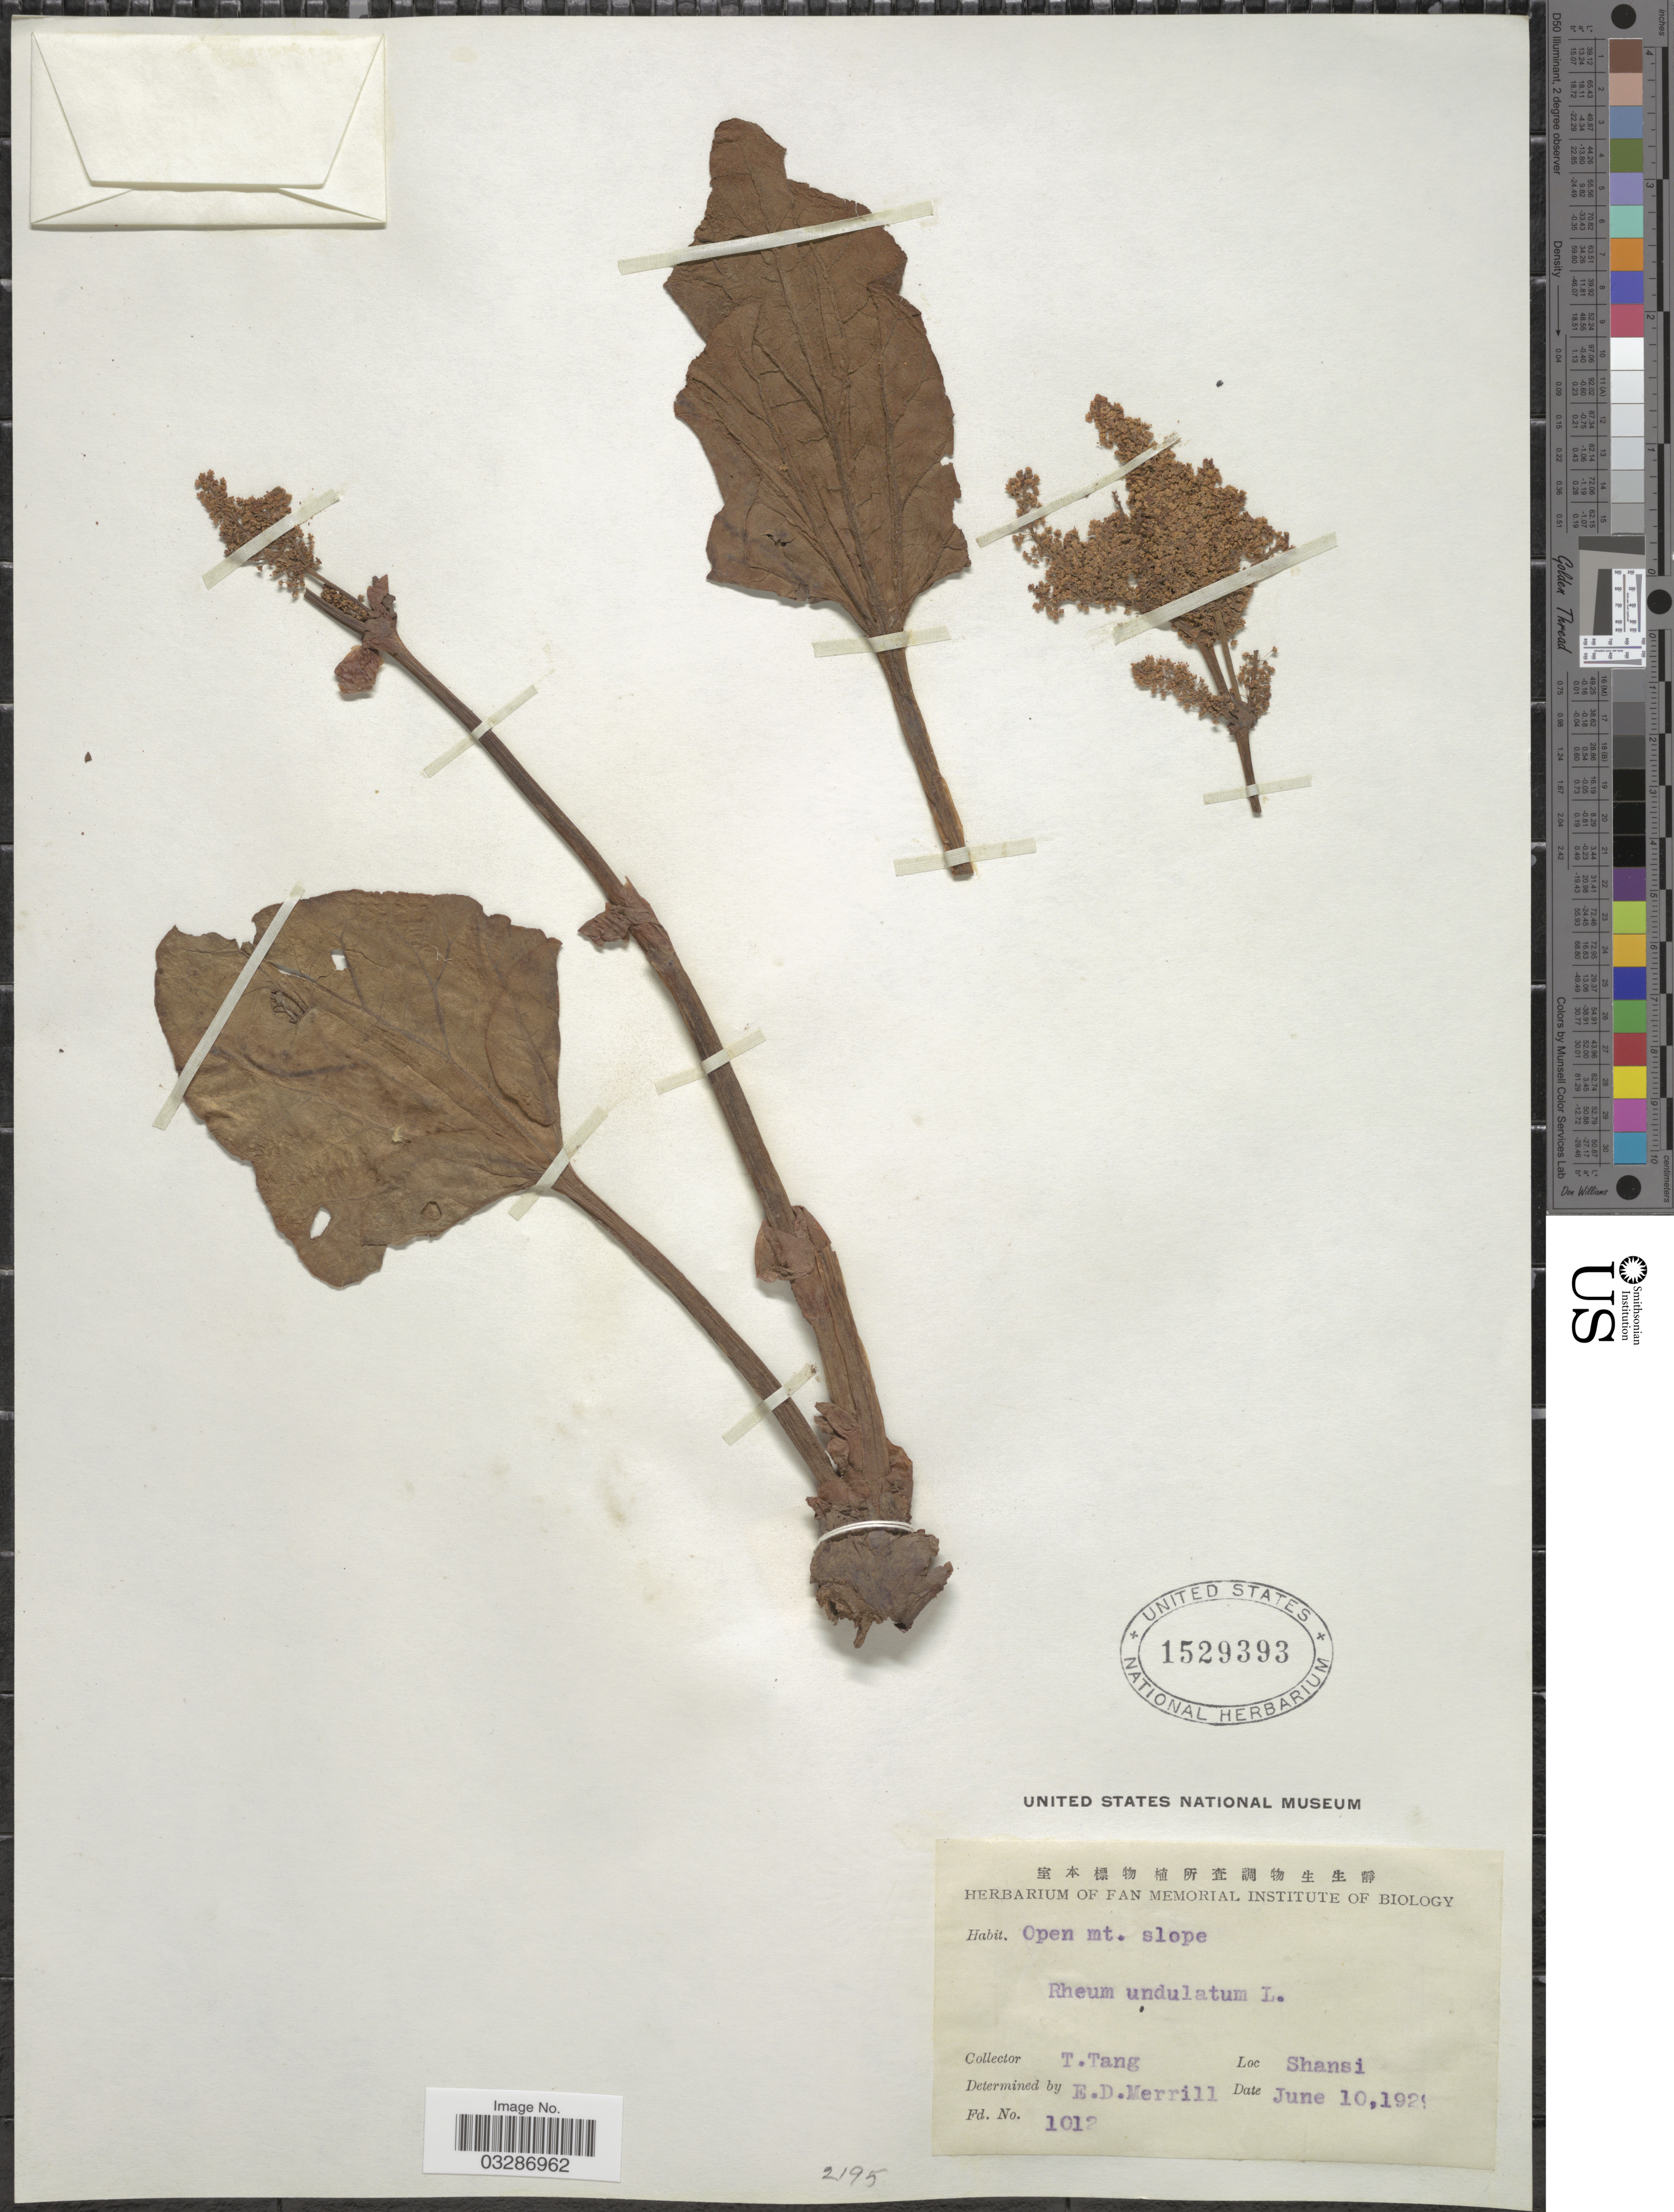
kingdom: Plantae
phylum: Tracheophyta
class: Magnoliopsida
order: Caryophyllales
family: Polygonaceae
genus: Rheum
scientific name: Rheum undulatum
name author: L.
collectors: T. Tang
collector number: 1012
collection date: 1929-06-10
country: China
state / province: Shanxi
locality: Shansi.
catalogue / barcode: US 1529393